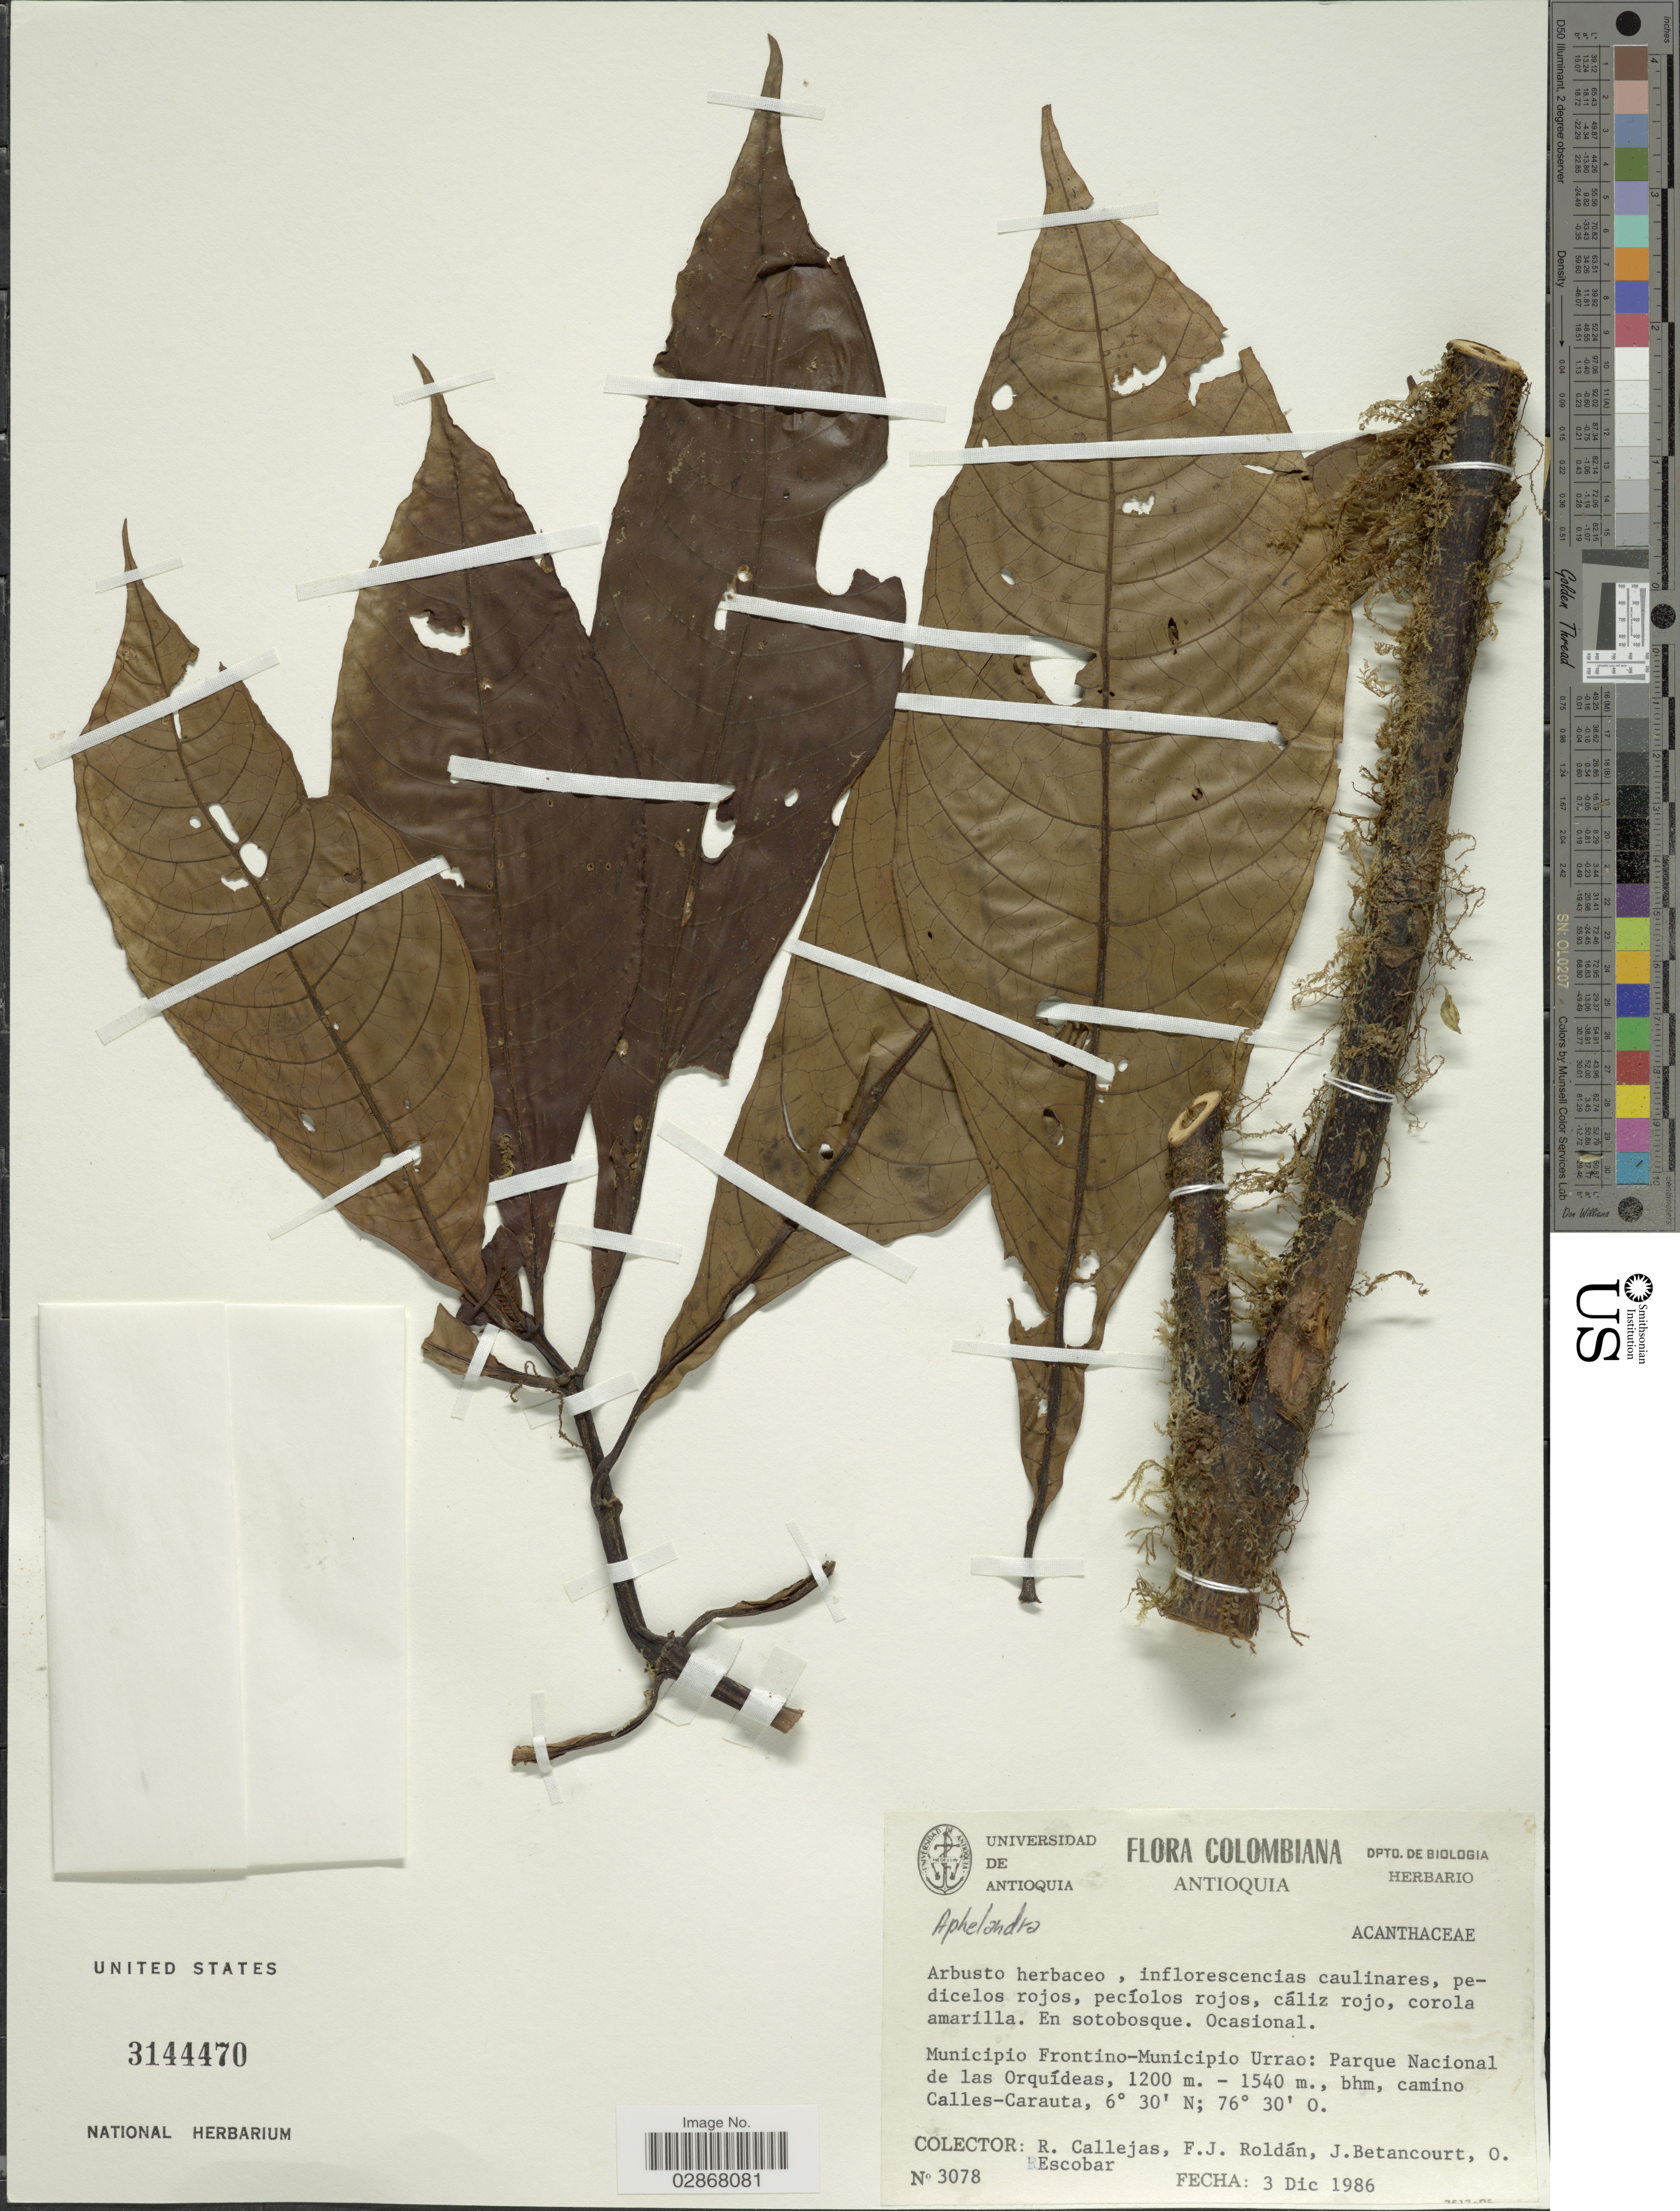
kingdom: Plantae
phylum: Tracheophyta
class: Magnoliopsida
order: Lamiales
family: Acanthaceae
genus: Aphelandra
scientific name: Aphelandra sp.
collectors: R. Callejas, F. J. Roldán, J. Betancourt & O. Escobar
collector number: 3078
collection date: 1986-12-03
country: Colombia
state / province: Antioquia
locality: Municipio Frontino-Municipio Urrao: Parque Nacional de las Orquídeas. Camino Calles-Carauta.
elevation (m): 1200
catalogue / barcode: US 3144470